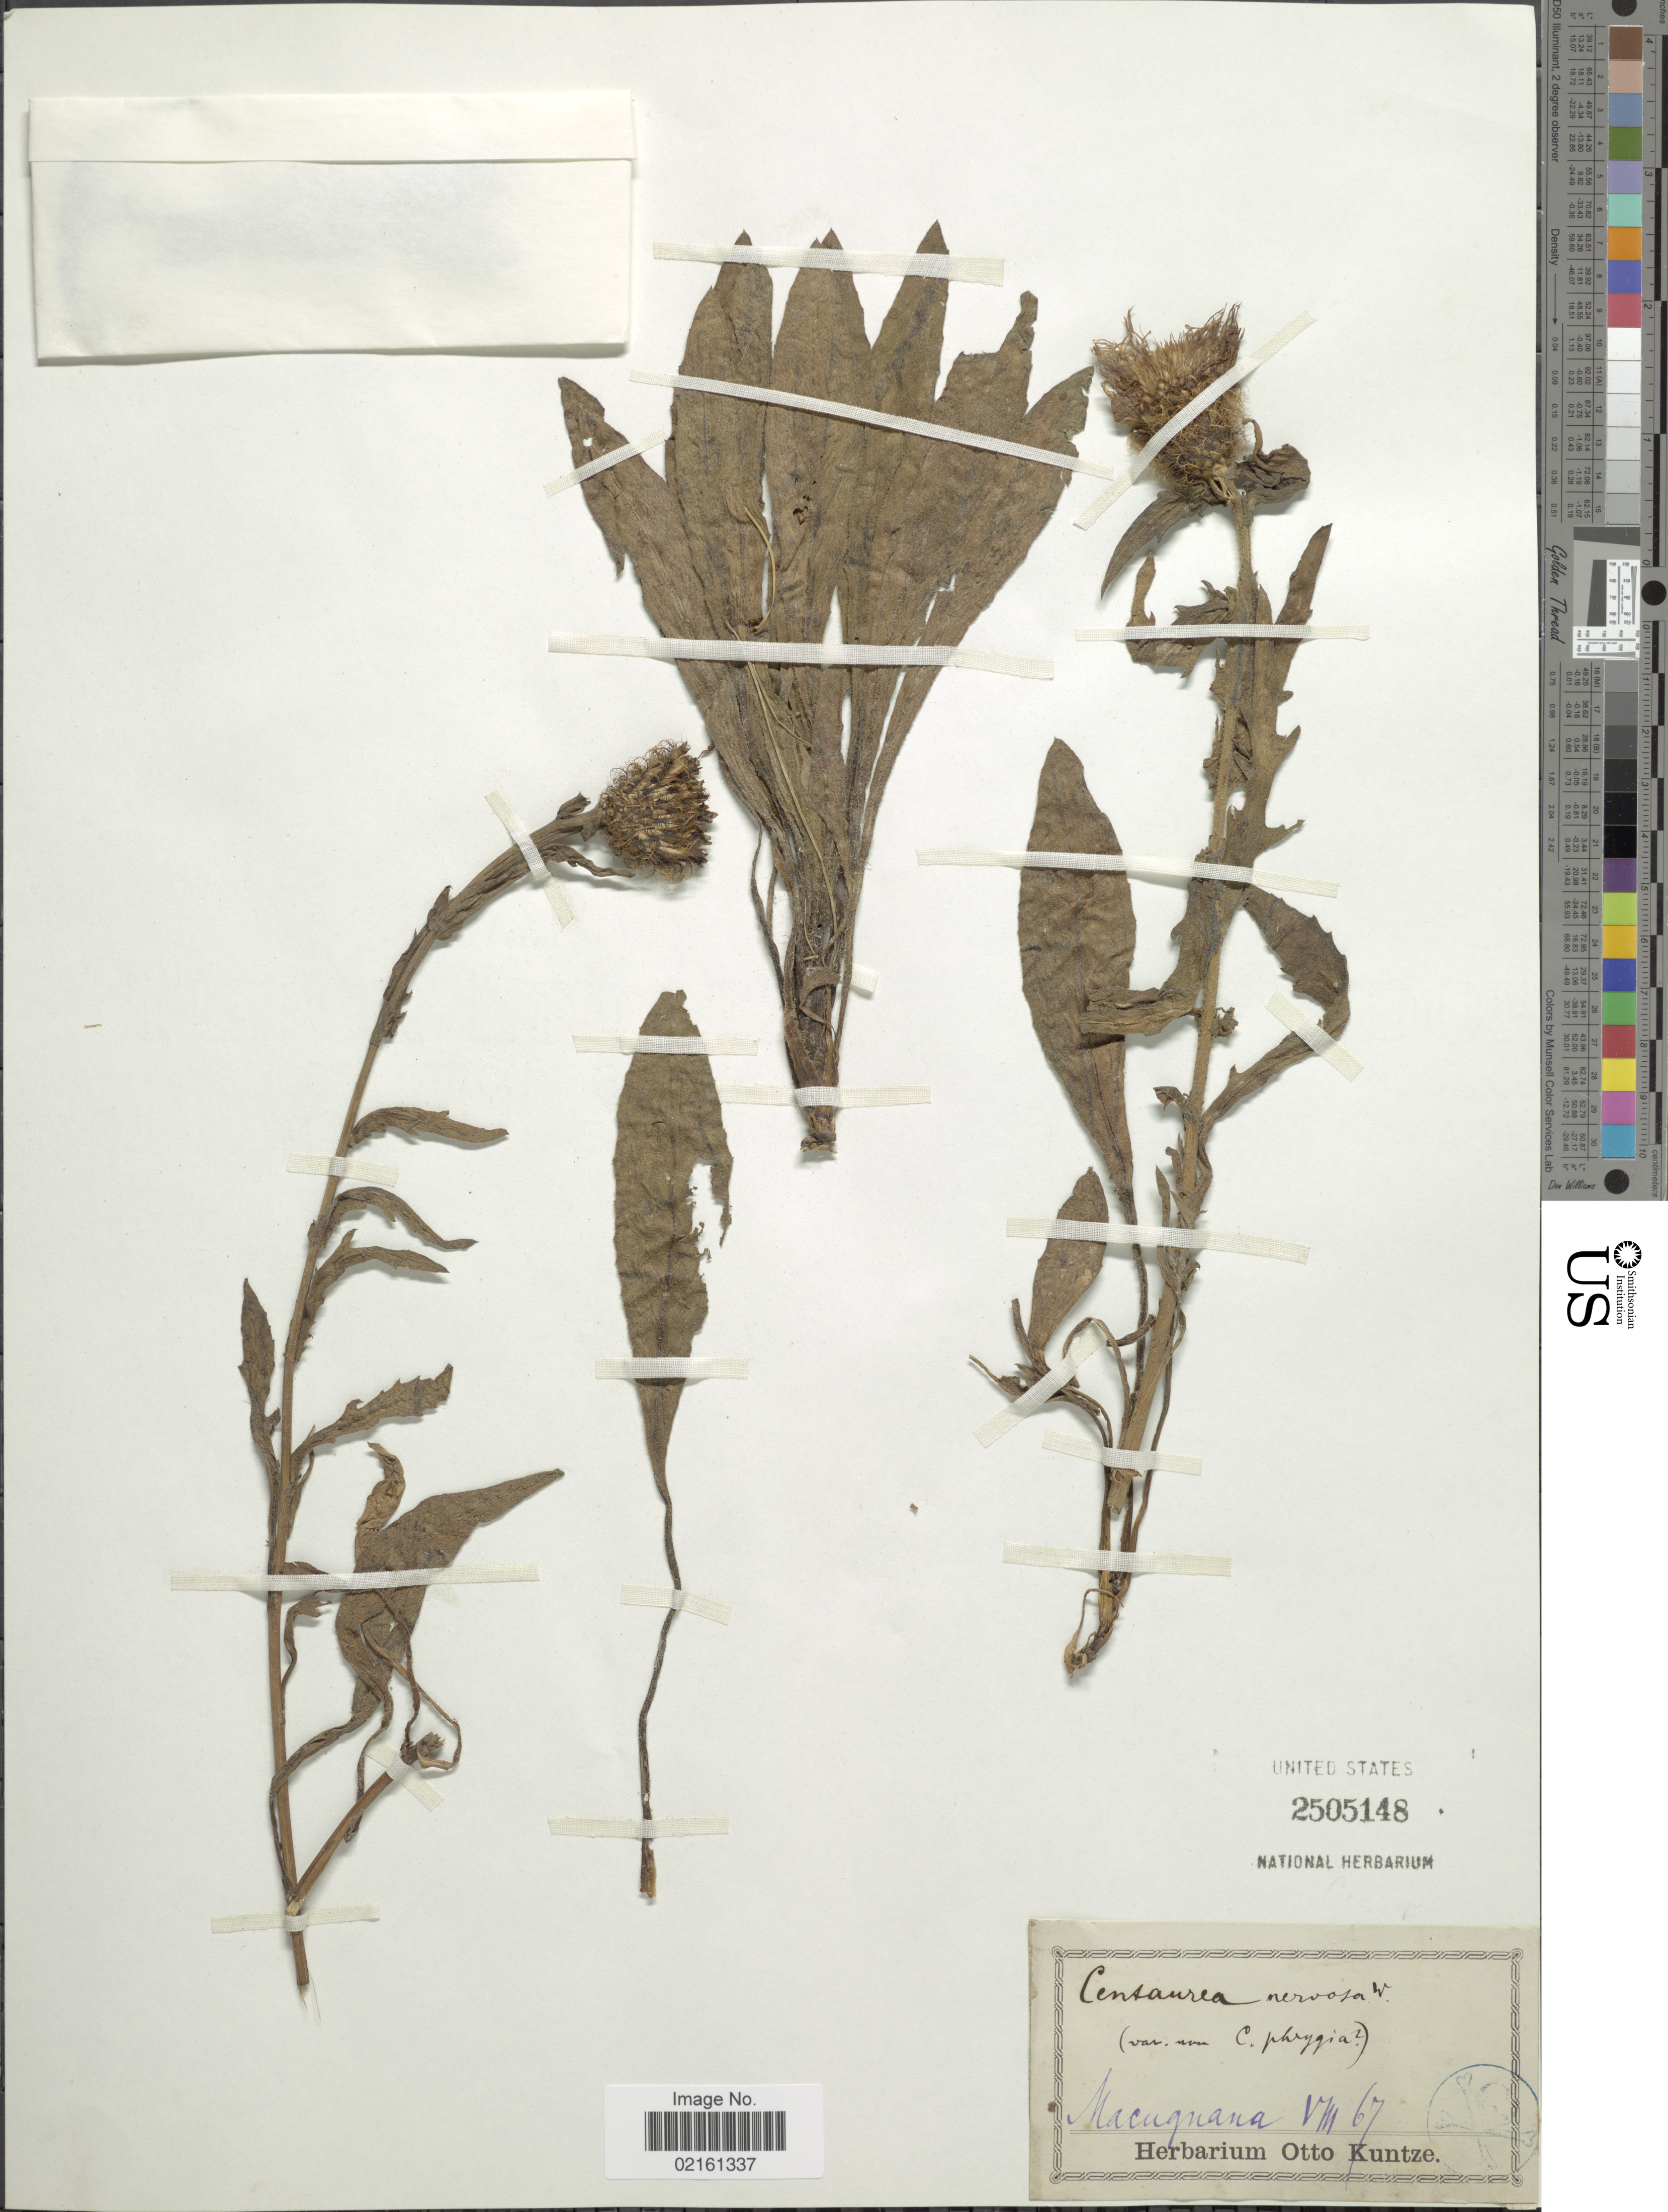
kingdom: Plantae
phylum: Tracheophyta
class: Magnoliopsida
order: Asterales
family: Asteraceae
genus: Centaurea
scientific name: Centaurea nervosa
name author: Willd.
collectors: ex herb. Otto Kuntze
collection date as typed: Transcribed d/m/y: /8/67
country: Italy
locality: Macugnana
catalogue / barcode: US 2505148